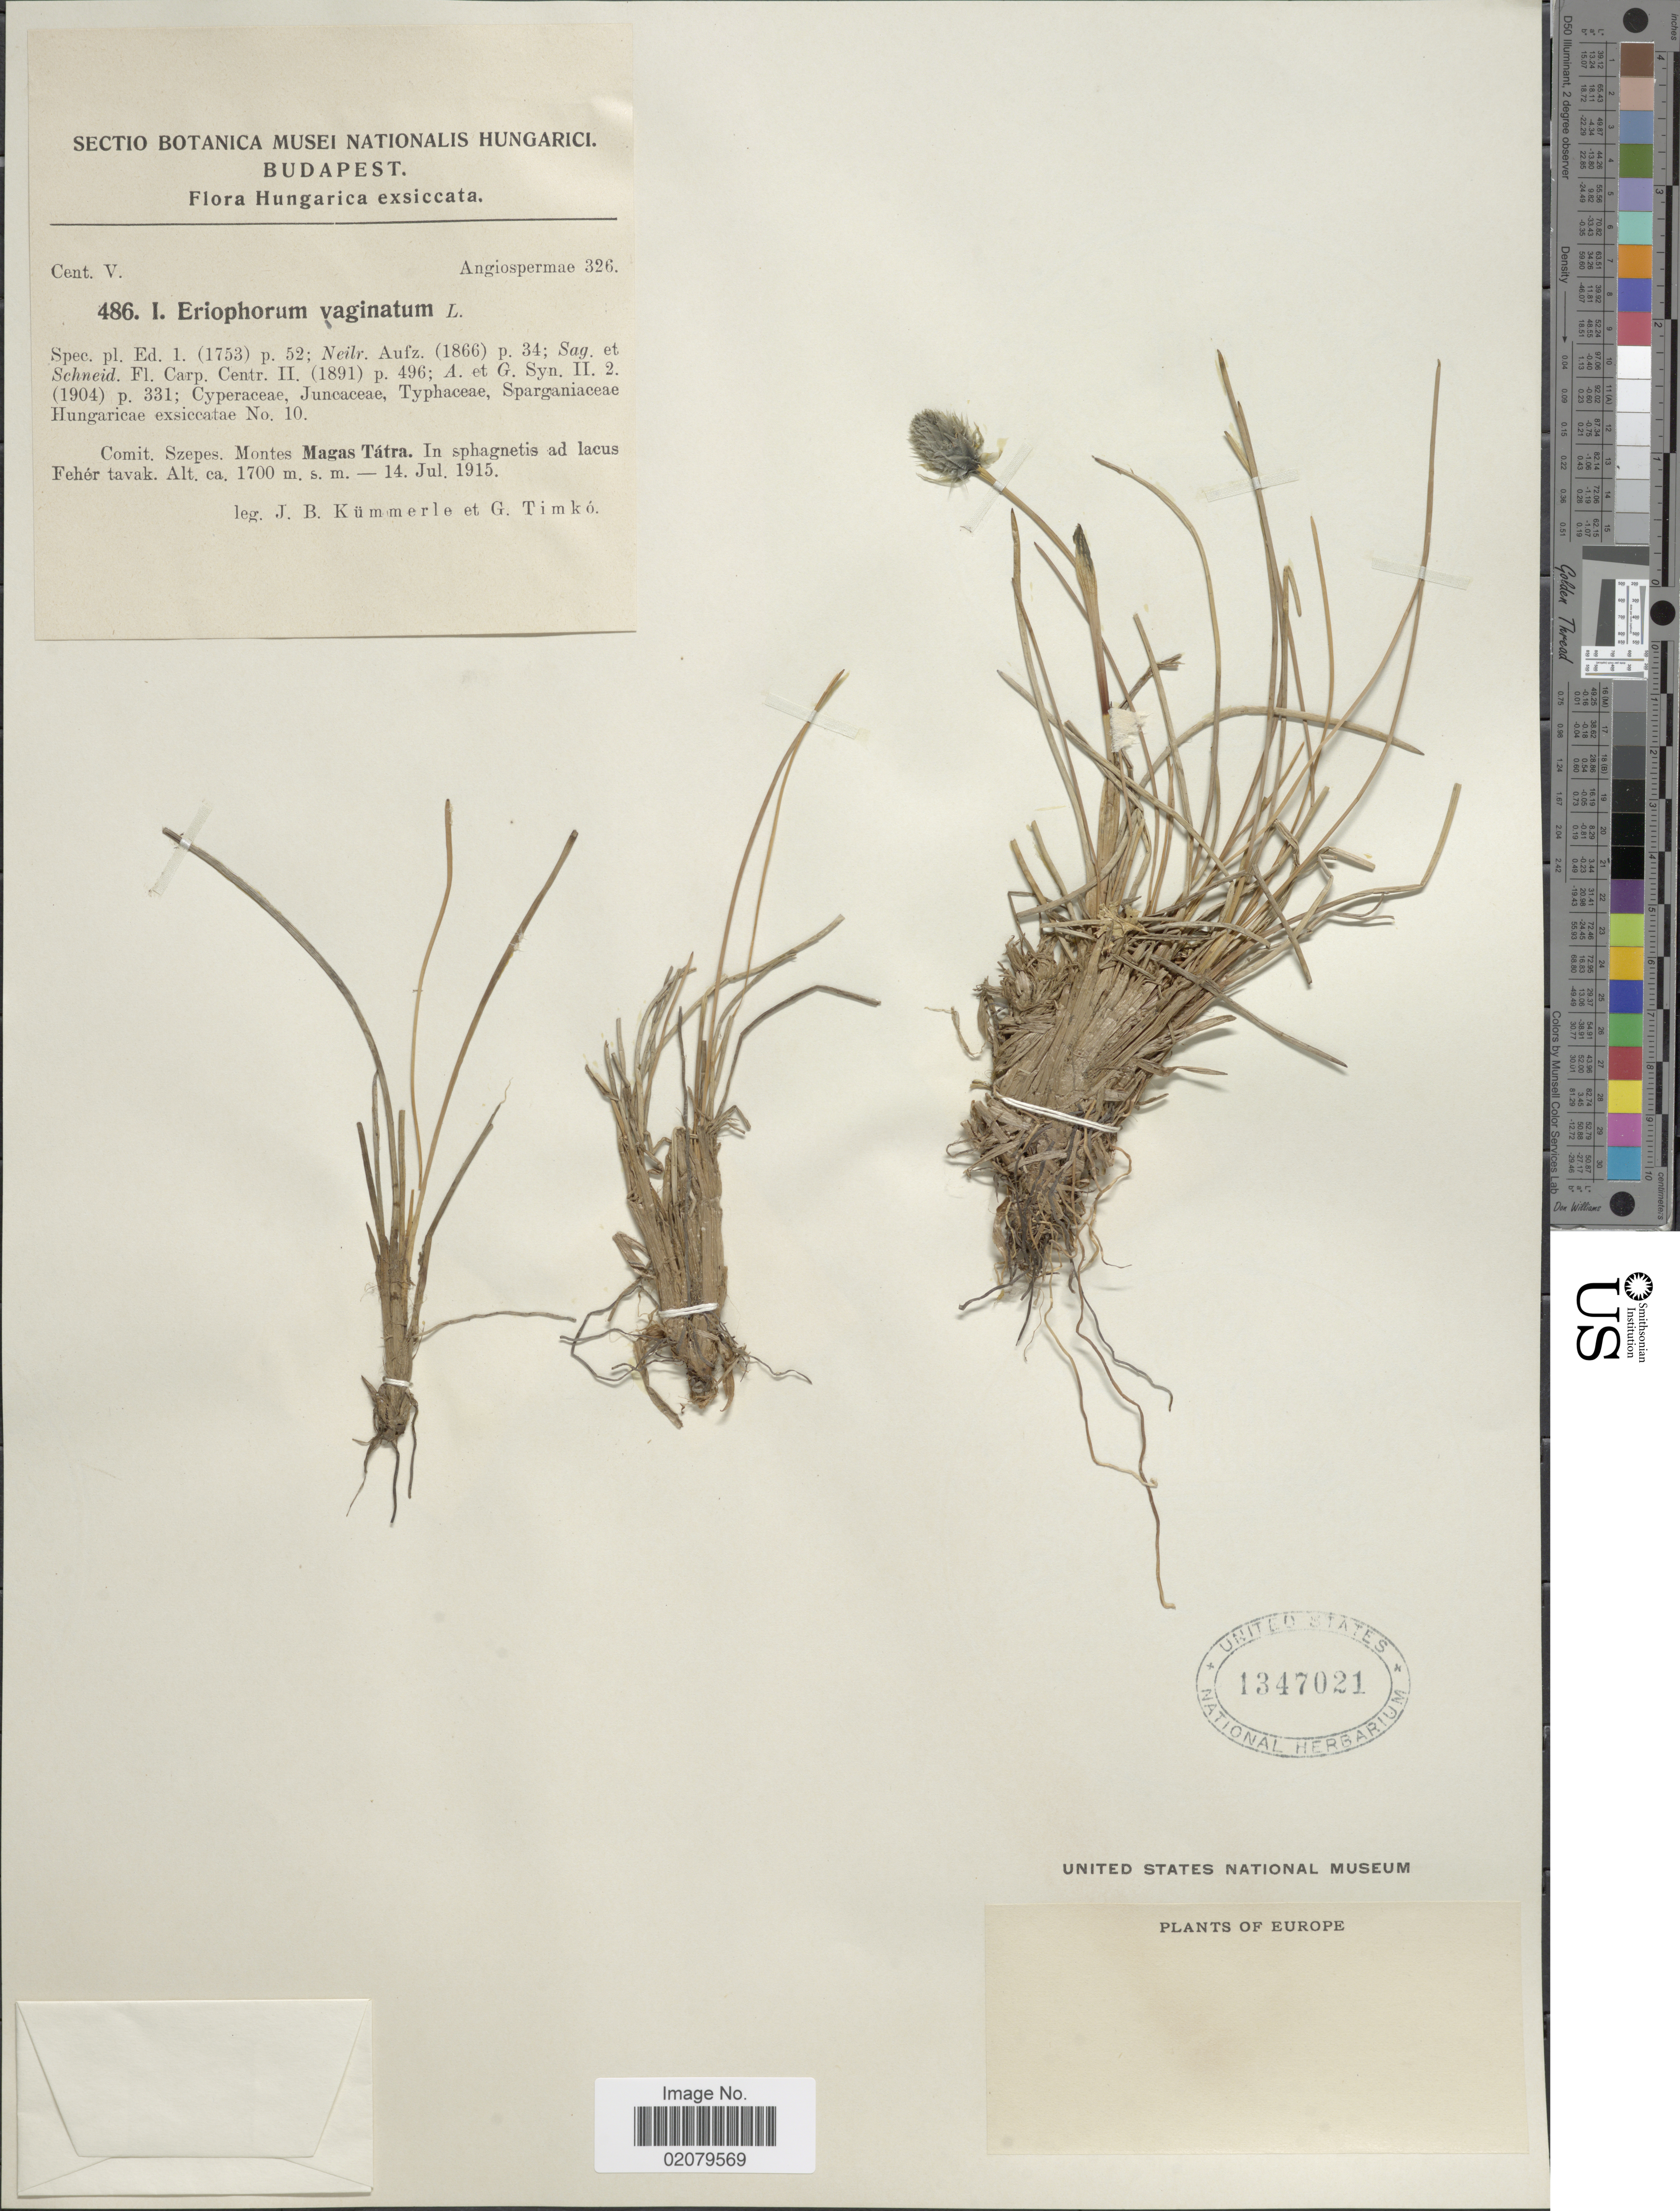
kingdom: Plantae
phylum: Tracheophyta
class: Liliopsida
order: Poales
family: Cyperaceae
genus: Eriophorum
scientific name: Eriophorum vaginatum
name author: L.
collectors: J. Kummerle & G. Timko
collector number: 486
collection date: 1915-07-14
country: Hungary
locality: Comit. Szepes. Montes Magas Tatra. In sphagnetis ad lacus Feher Tavak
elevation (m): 1700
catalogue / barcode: US 1347021